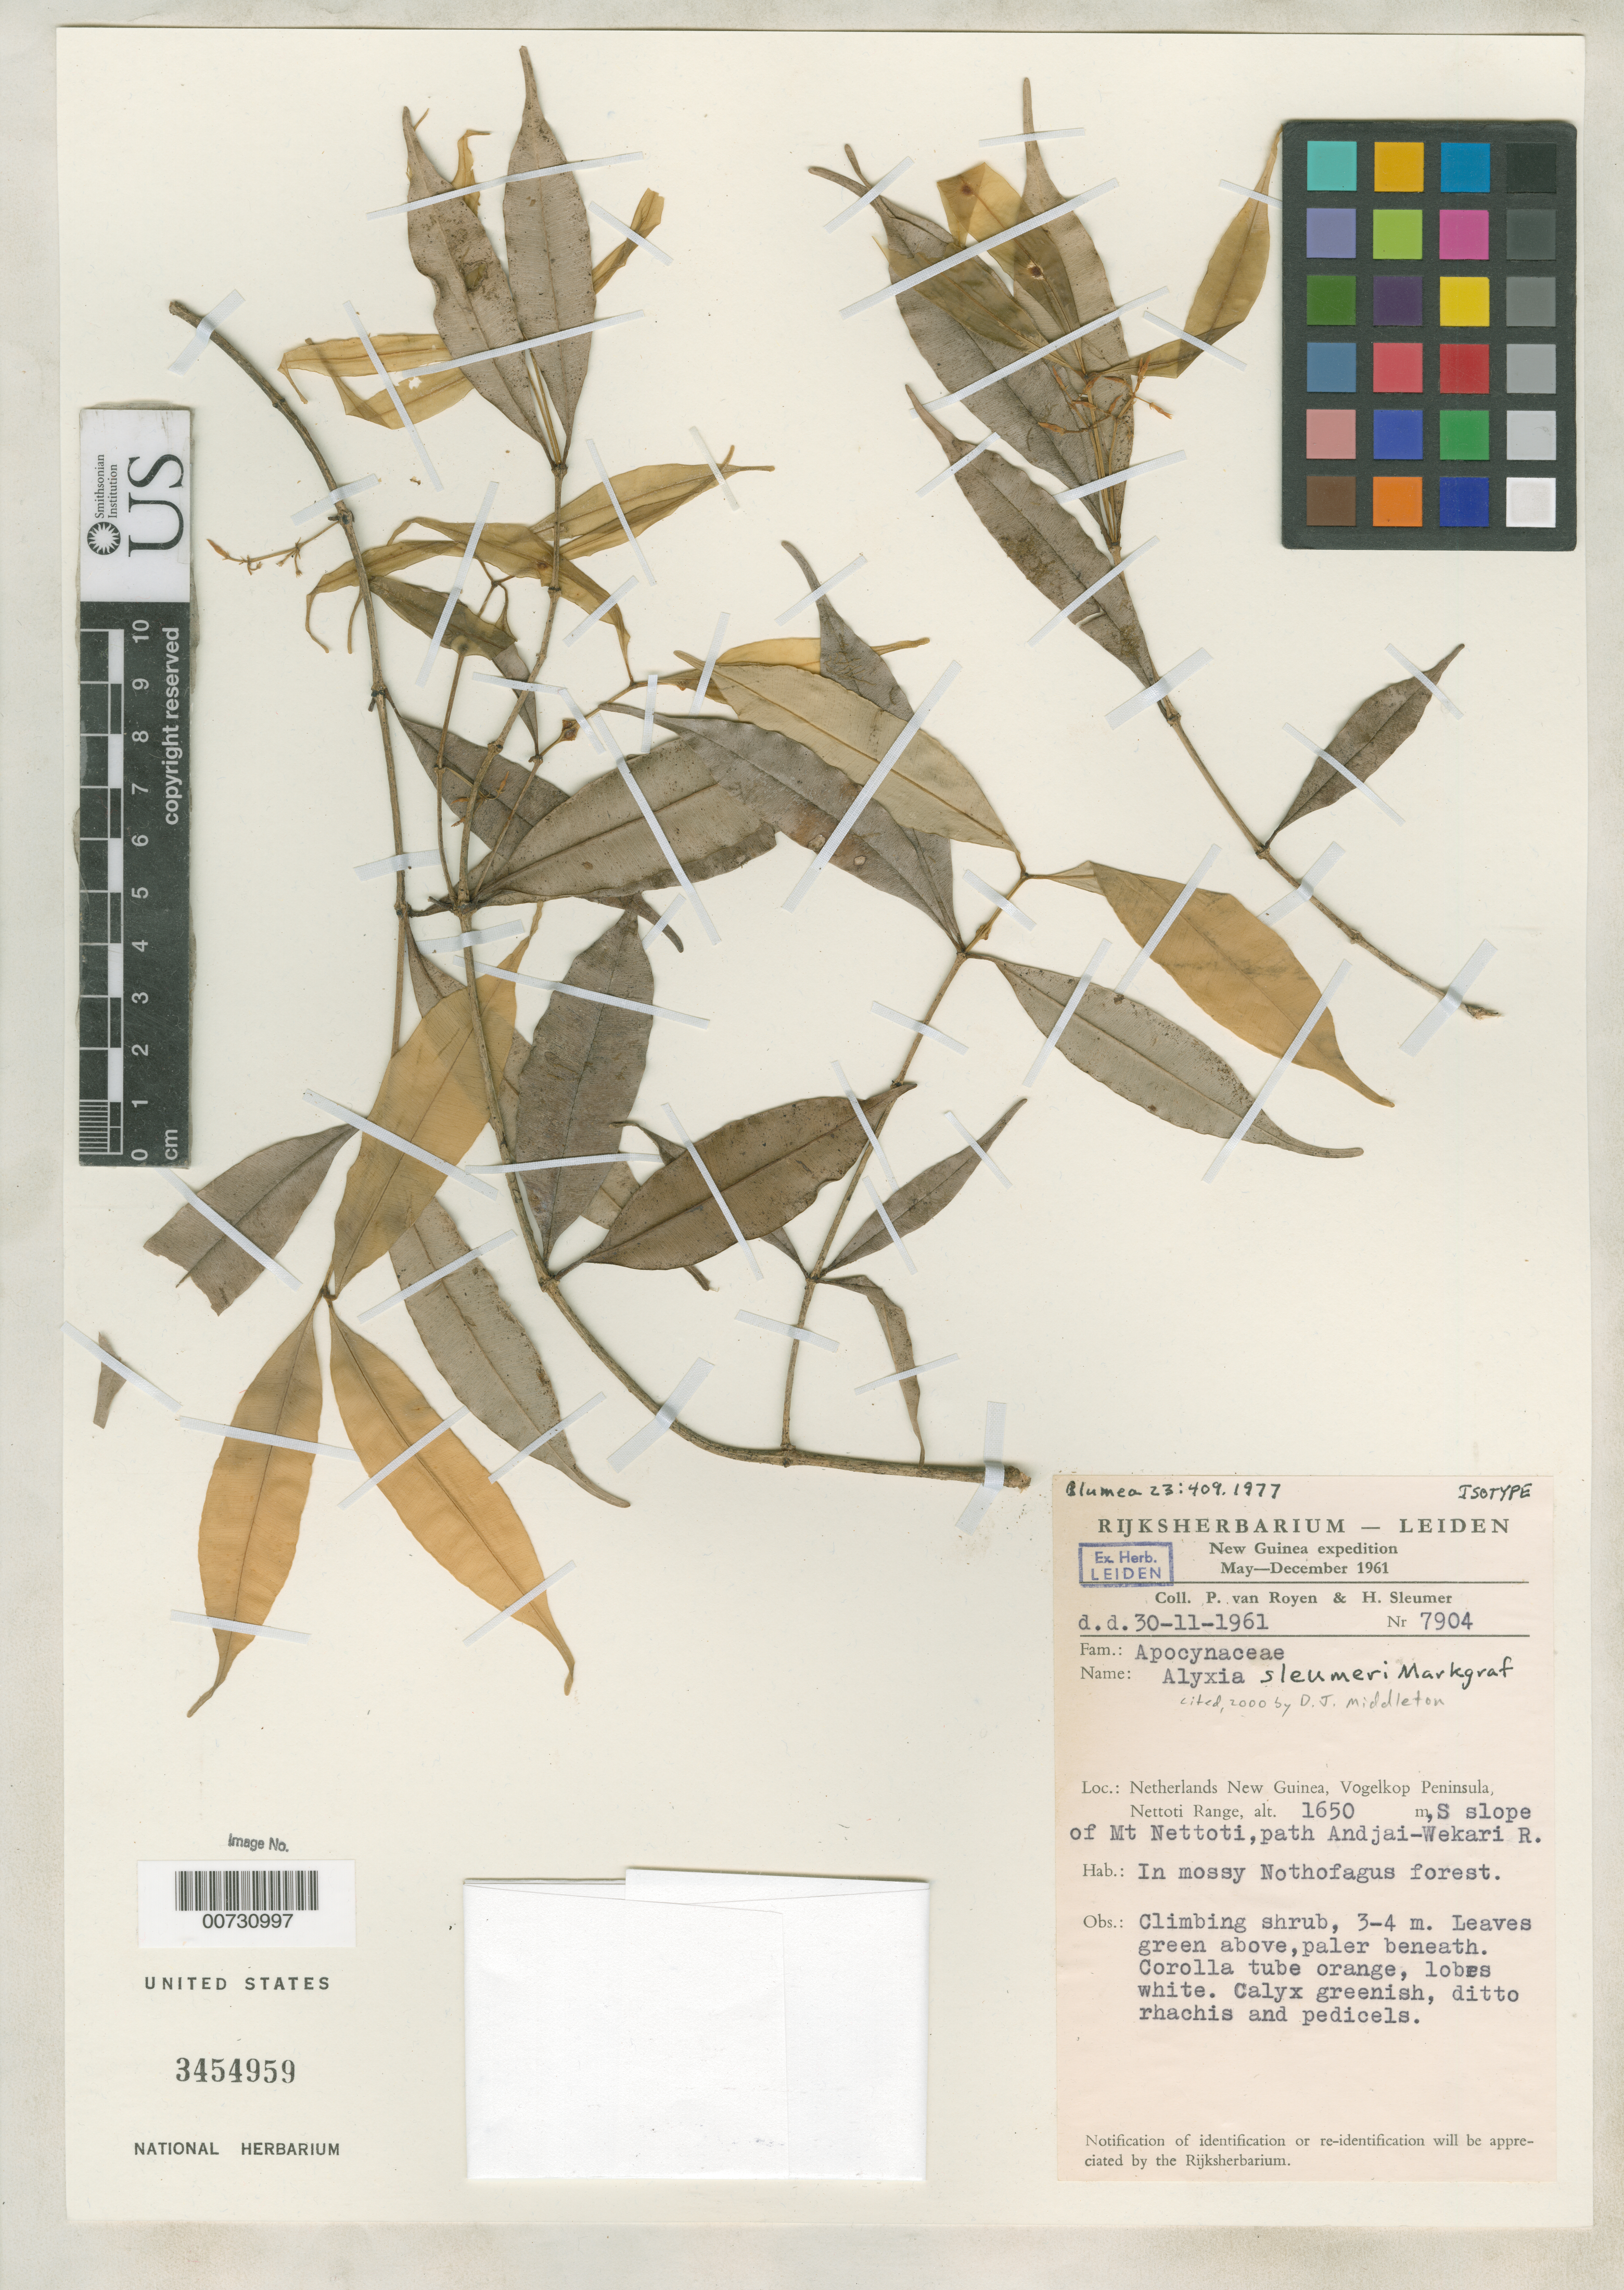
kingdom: Plantae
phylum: Tracheophyta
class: Magnoliopsida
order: Gentianales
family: Apocynaceae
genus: Alyxia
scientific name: Alyxia sleumeri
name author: Markgr.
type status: Isotype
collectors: P. van Royen & H. O. Sleumer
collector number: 7904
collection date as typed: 30 Nov 1961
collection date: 1961-11-30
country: Indonesia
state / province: Papua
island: New Guinea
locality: "Netherlands New Guinea", Vogelkop Peninsula, Nettoti Range, S slope of Mt. Nettoti, path Andjai-Wekari R. Irian Jaya.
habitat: In mossy Nothofagus forest.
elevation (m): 1650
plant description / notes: Collection cited 2000 by D.J. Middleton.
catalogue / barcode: US 3454959